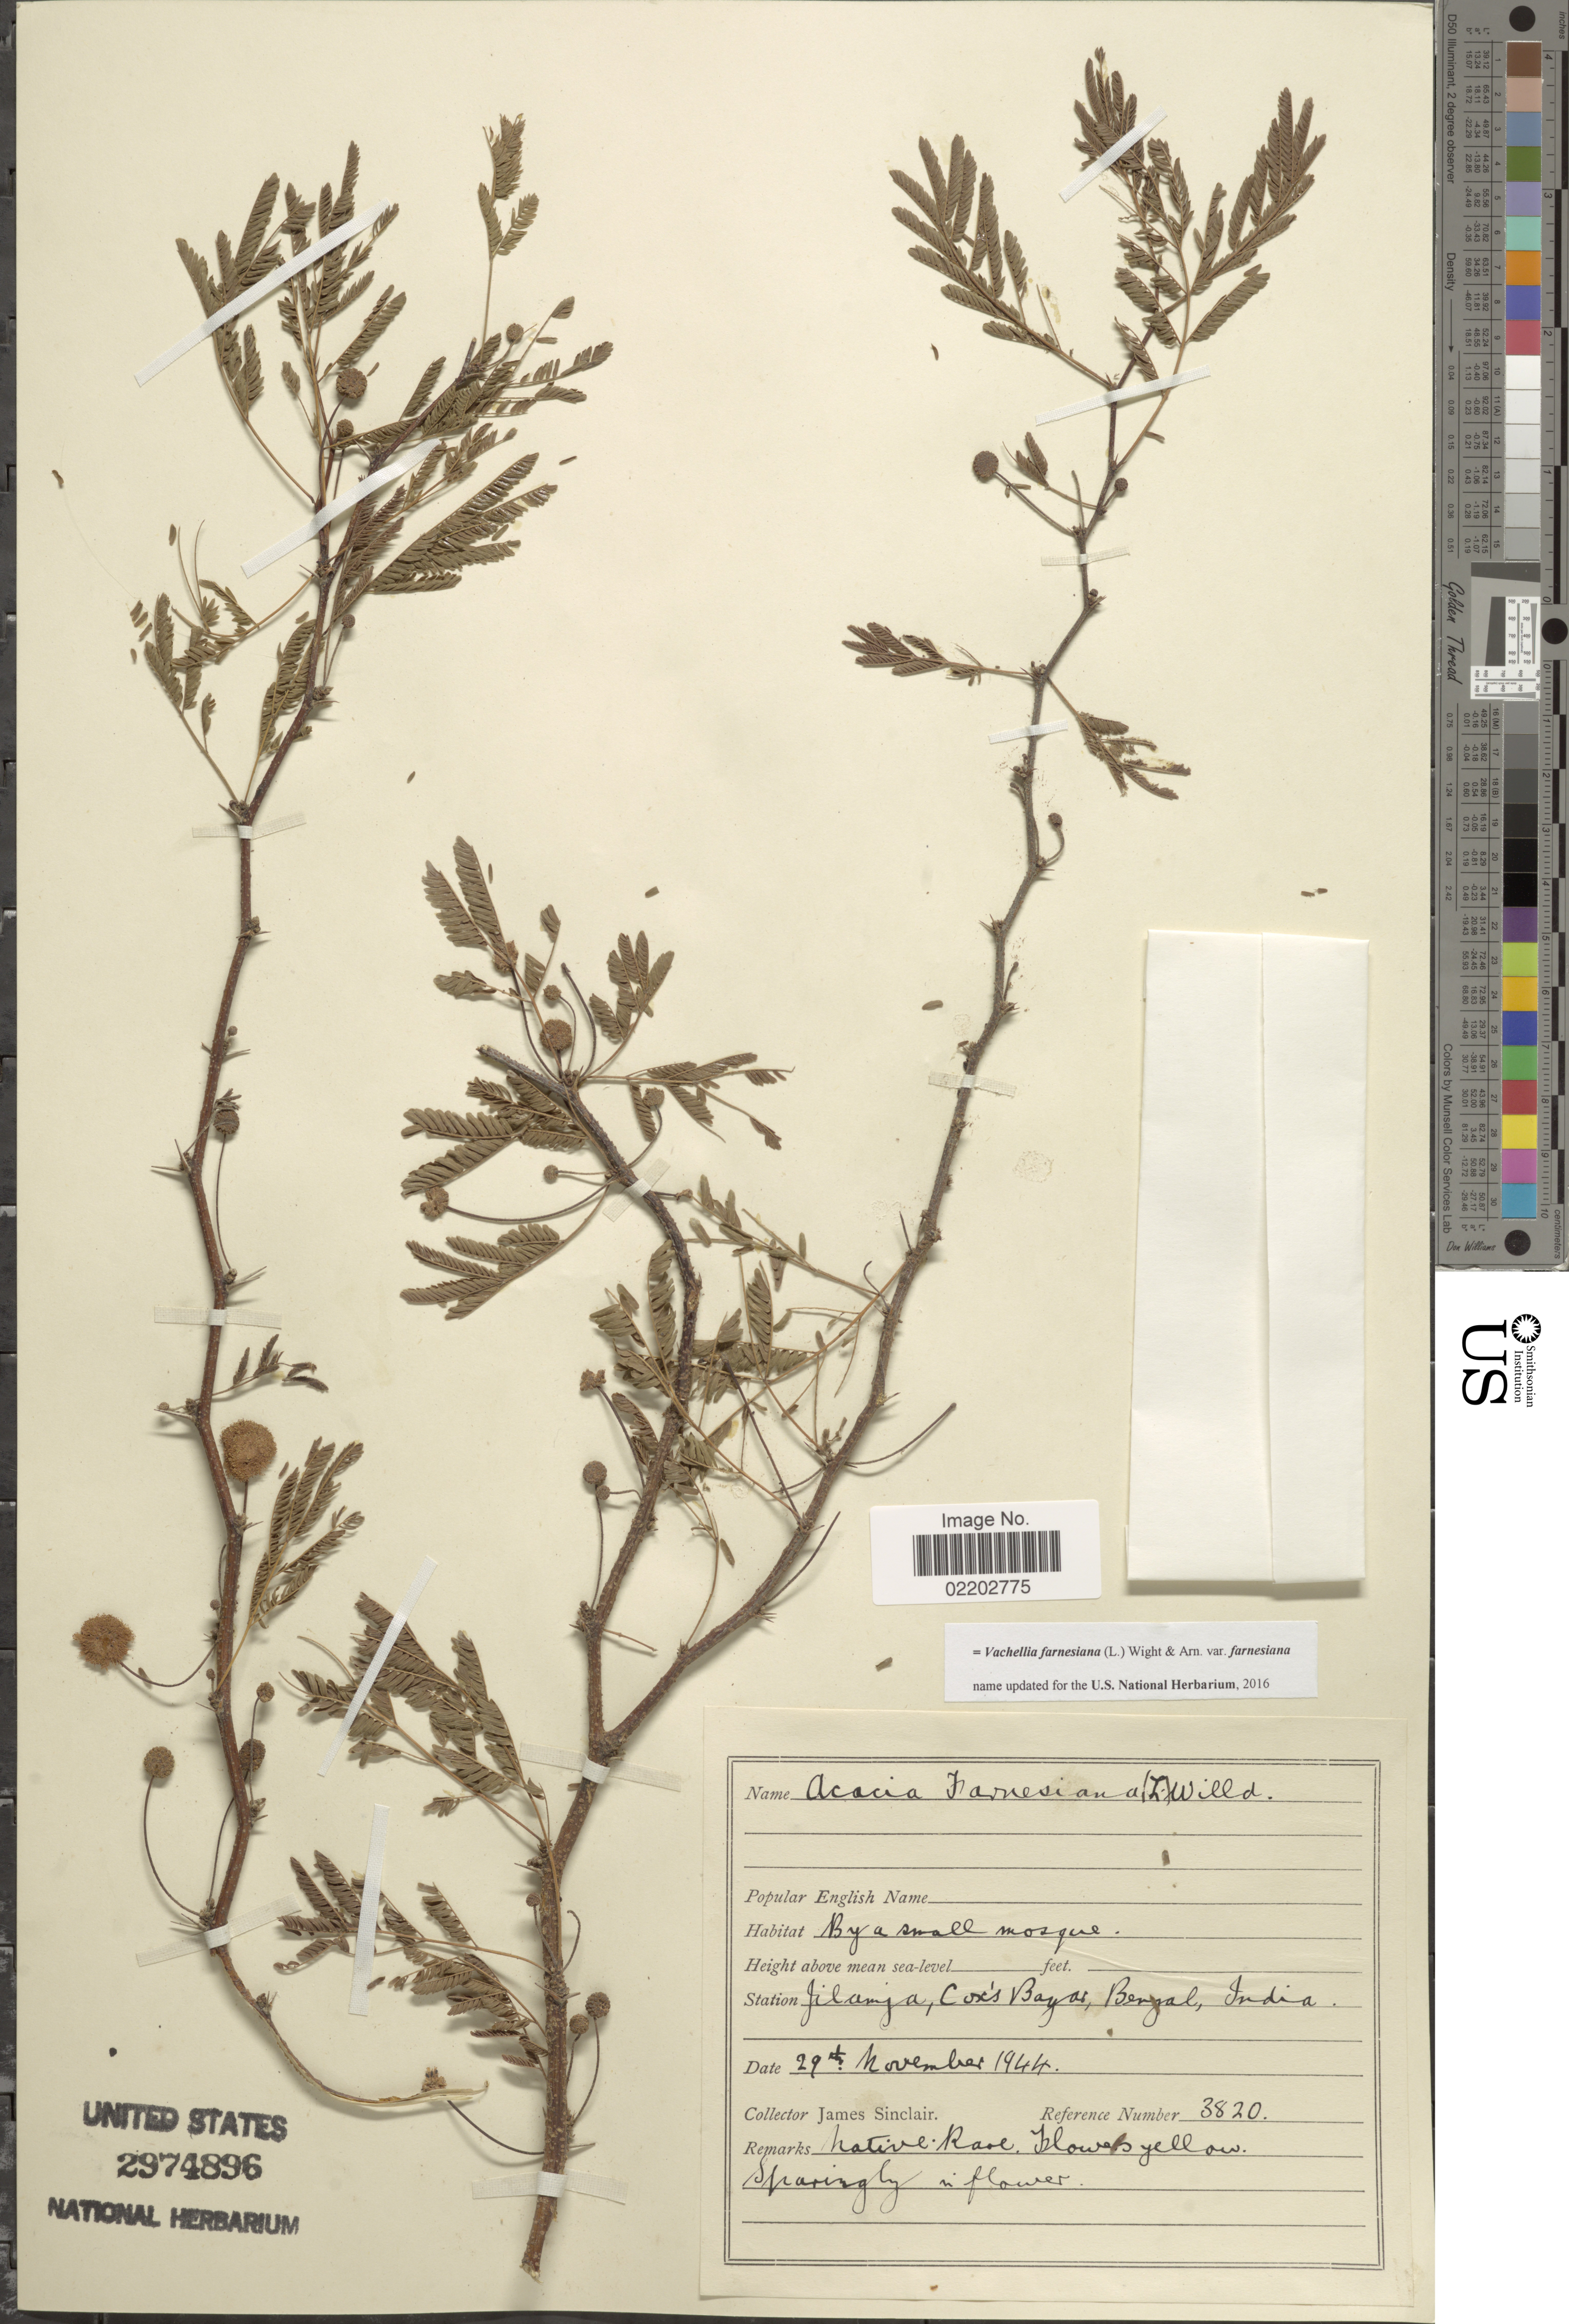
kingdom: Plantae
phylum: Tracheophyta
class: Magnoliopsida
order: Fabales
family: Fabaceae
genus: Vachellia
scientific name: Vachellia farnesiana var. farnesiana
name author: (L.) Wight & Arn.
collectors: J. Sinclair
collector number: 3820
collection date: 1944-11-29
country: Bangladesh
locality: Jilamja, Cox's Bazar, Bengal, India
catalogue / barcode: US 2974896